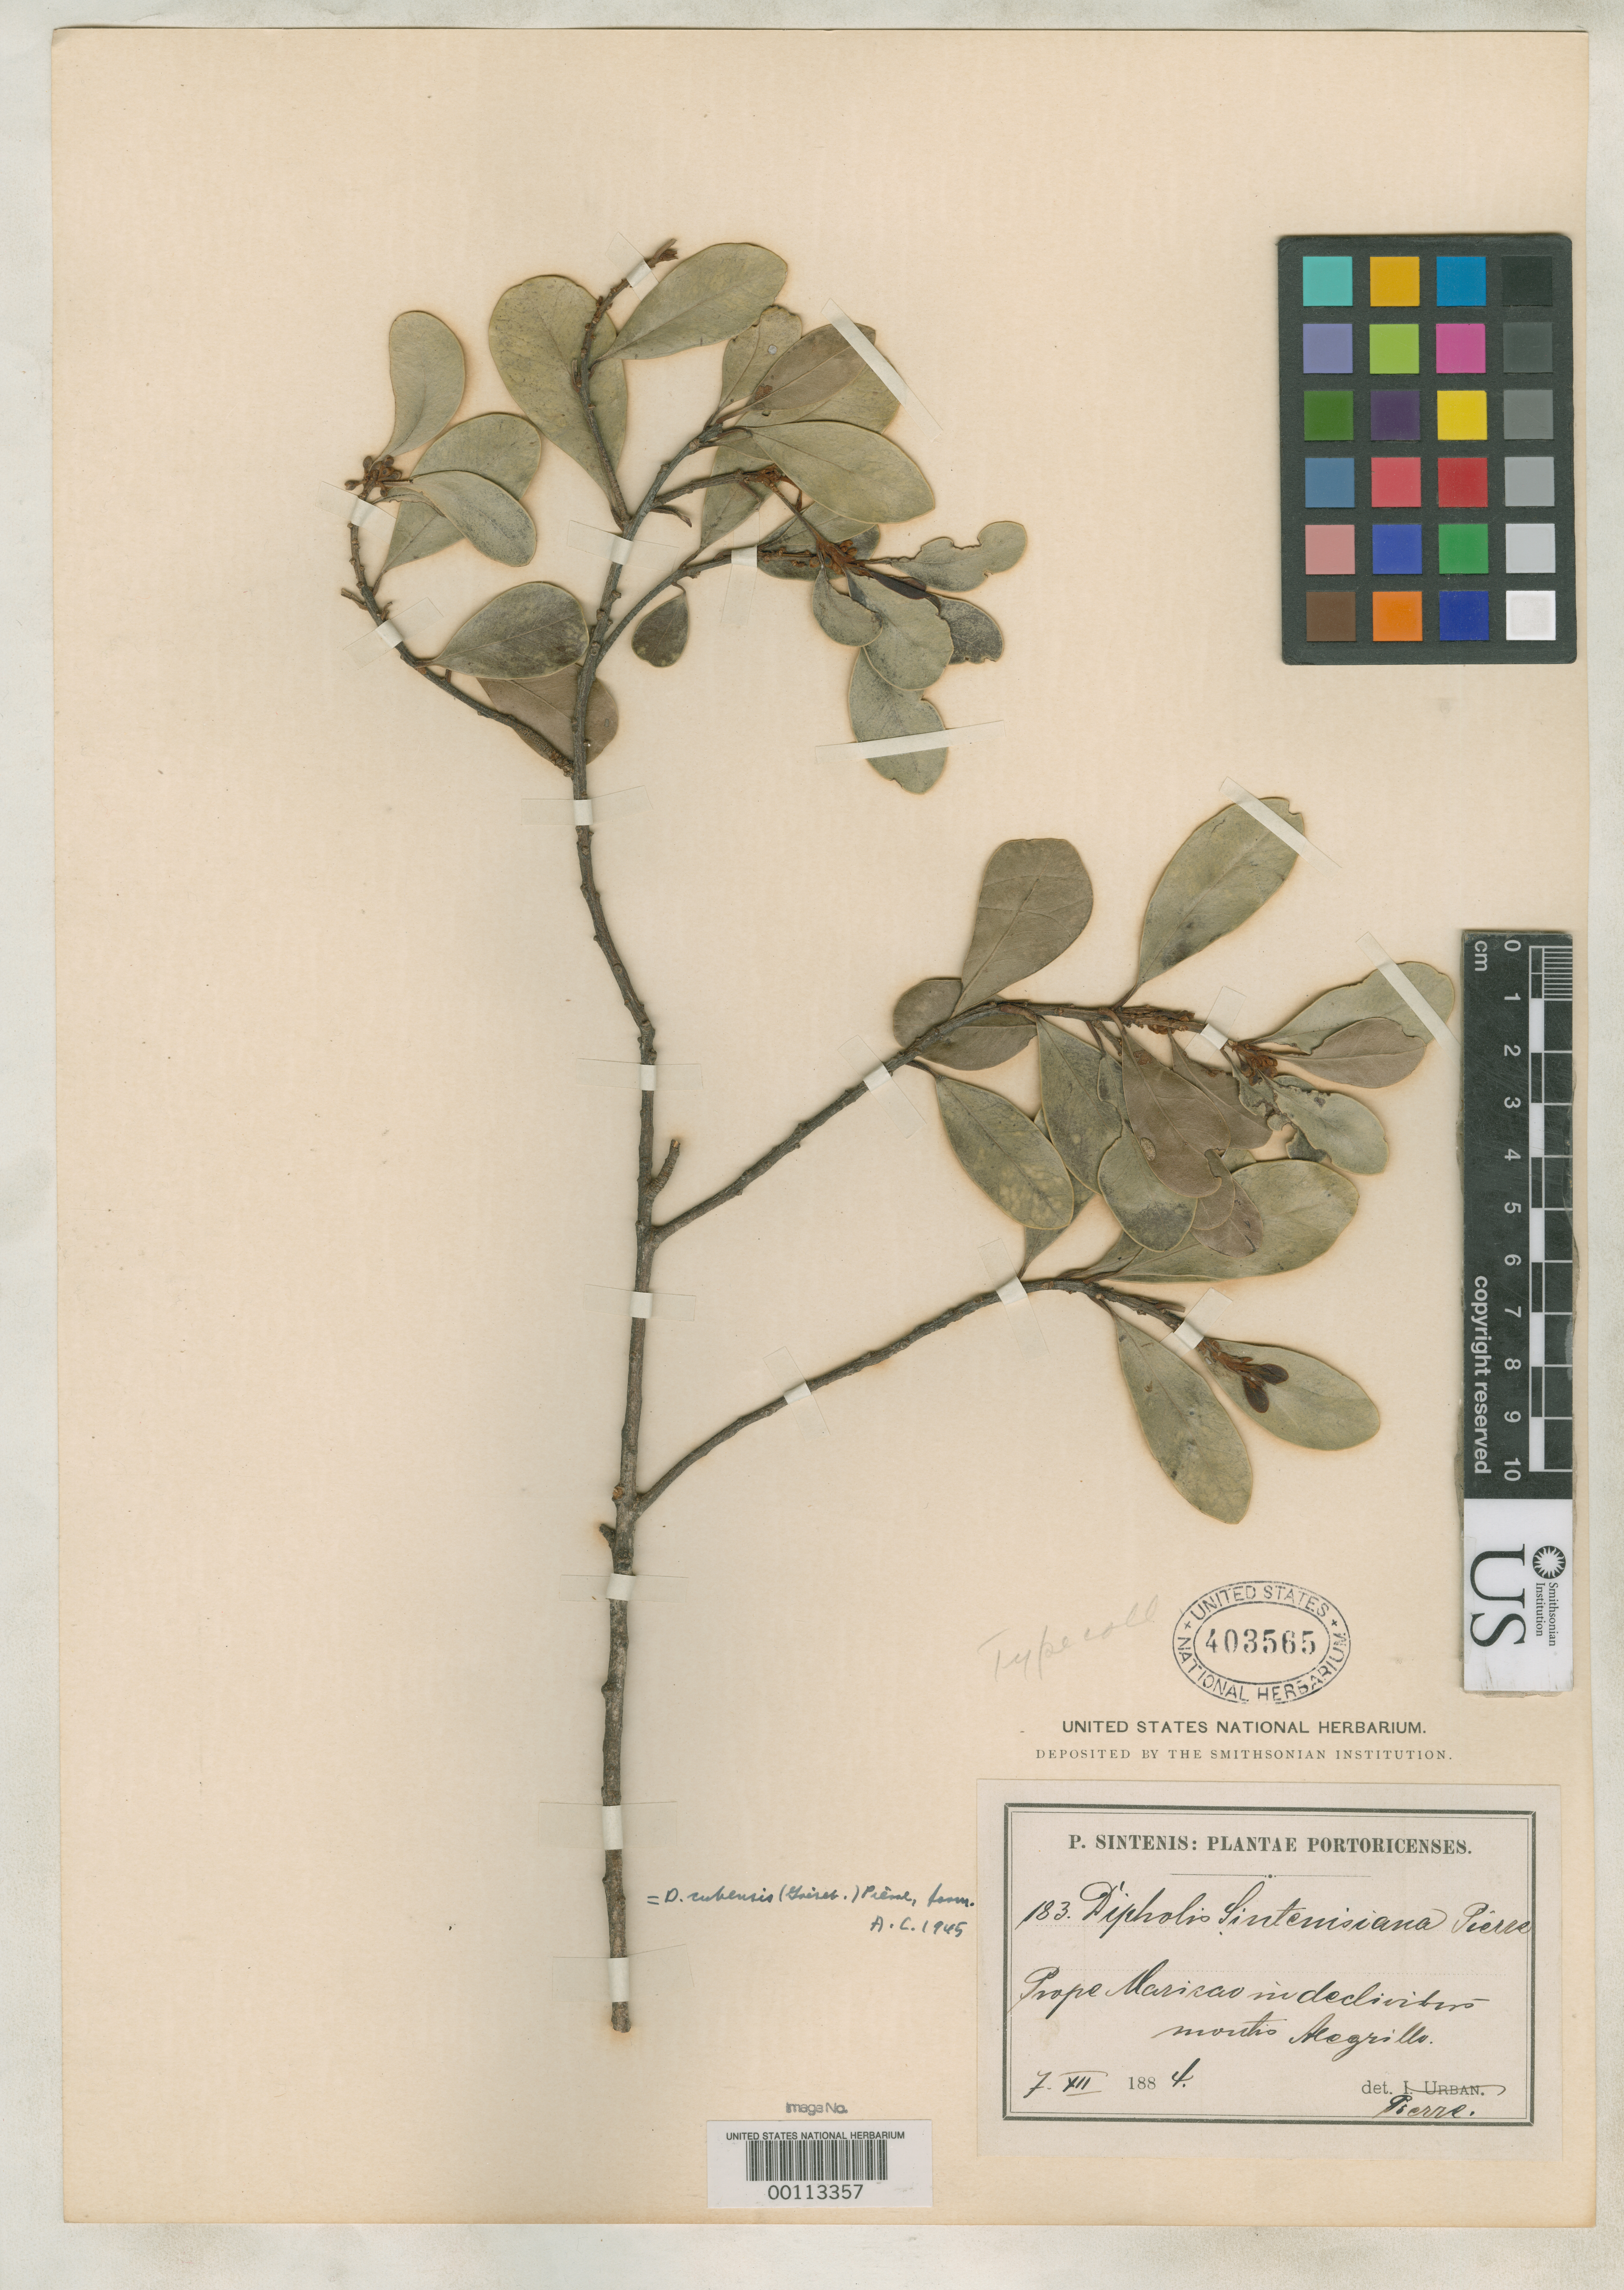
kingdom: Plantae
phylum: Tracheophyta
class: Magnoliopsida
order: Ericales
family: Sapotaceae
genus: Dipholis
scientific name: Dipholis sintenisiana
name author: Pierre in Urb.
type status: Isosyntype; Isolectotype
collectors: P. Sintenis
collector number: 183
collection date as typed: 07 Dec 1884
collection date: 1884-12-07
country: Puerto Rico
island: Greater Antilles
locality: Mariaco in Monte Alegrillo.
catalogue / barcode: US 403565